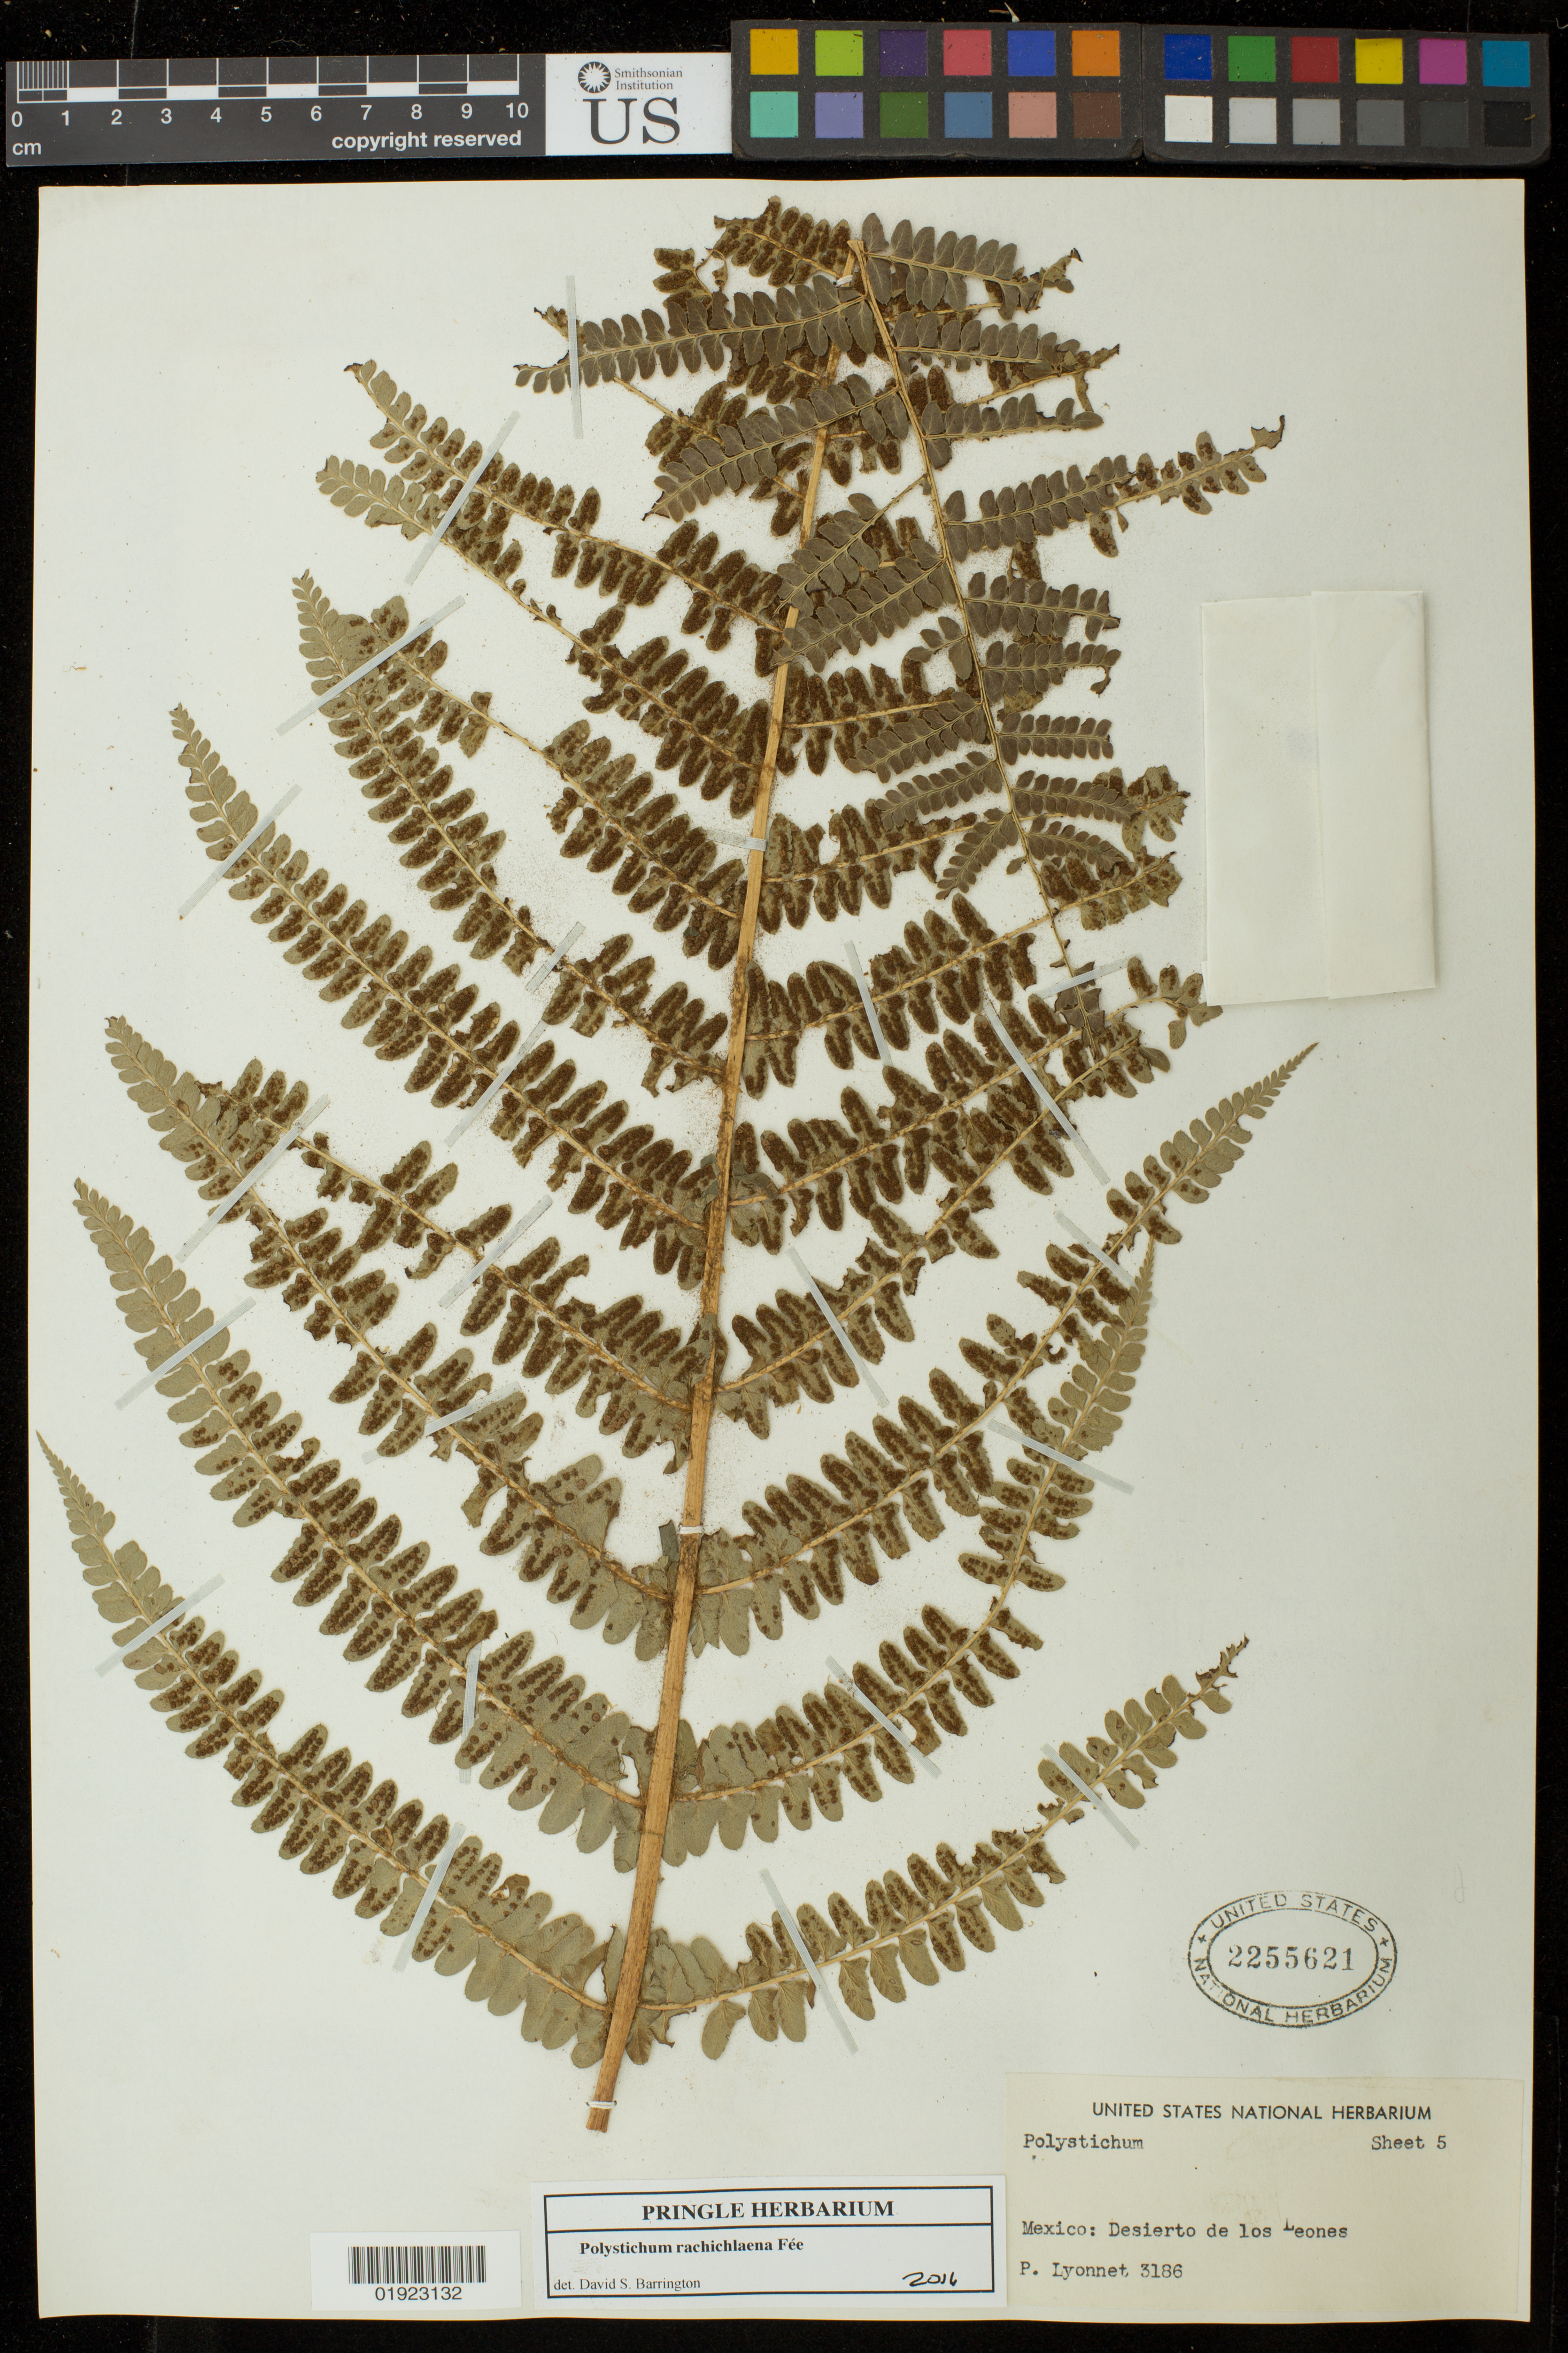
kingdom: Plantae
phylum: Tracheophyta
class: Polypodiopsida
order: Polypodiales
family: Dryopteridaceae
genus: Polystichum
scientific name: Polystichum rachichlaena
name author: Fée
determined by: Barrington, D. S., Curator (VT), University of Vermont (UNITED STATES)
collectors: P. Lyonnet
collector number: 3186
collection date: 1941-01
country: Mexico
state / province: Distrito Federal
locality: Desierto de los Leones.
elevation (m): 3400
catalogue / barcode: US 2255621